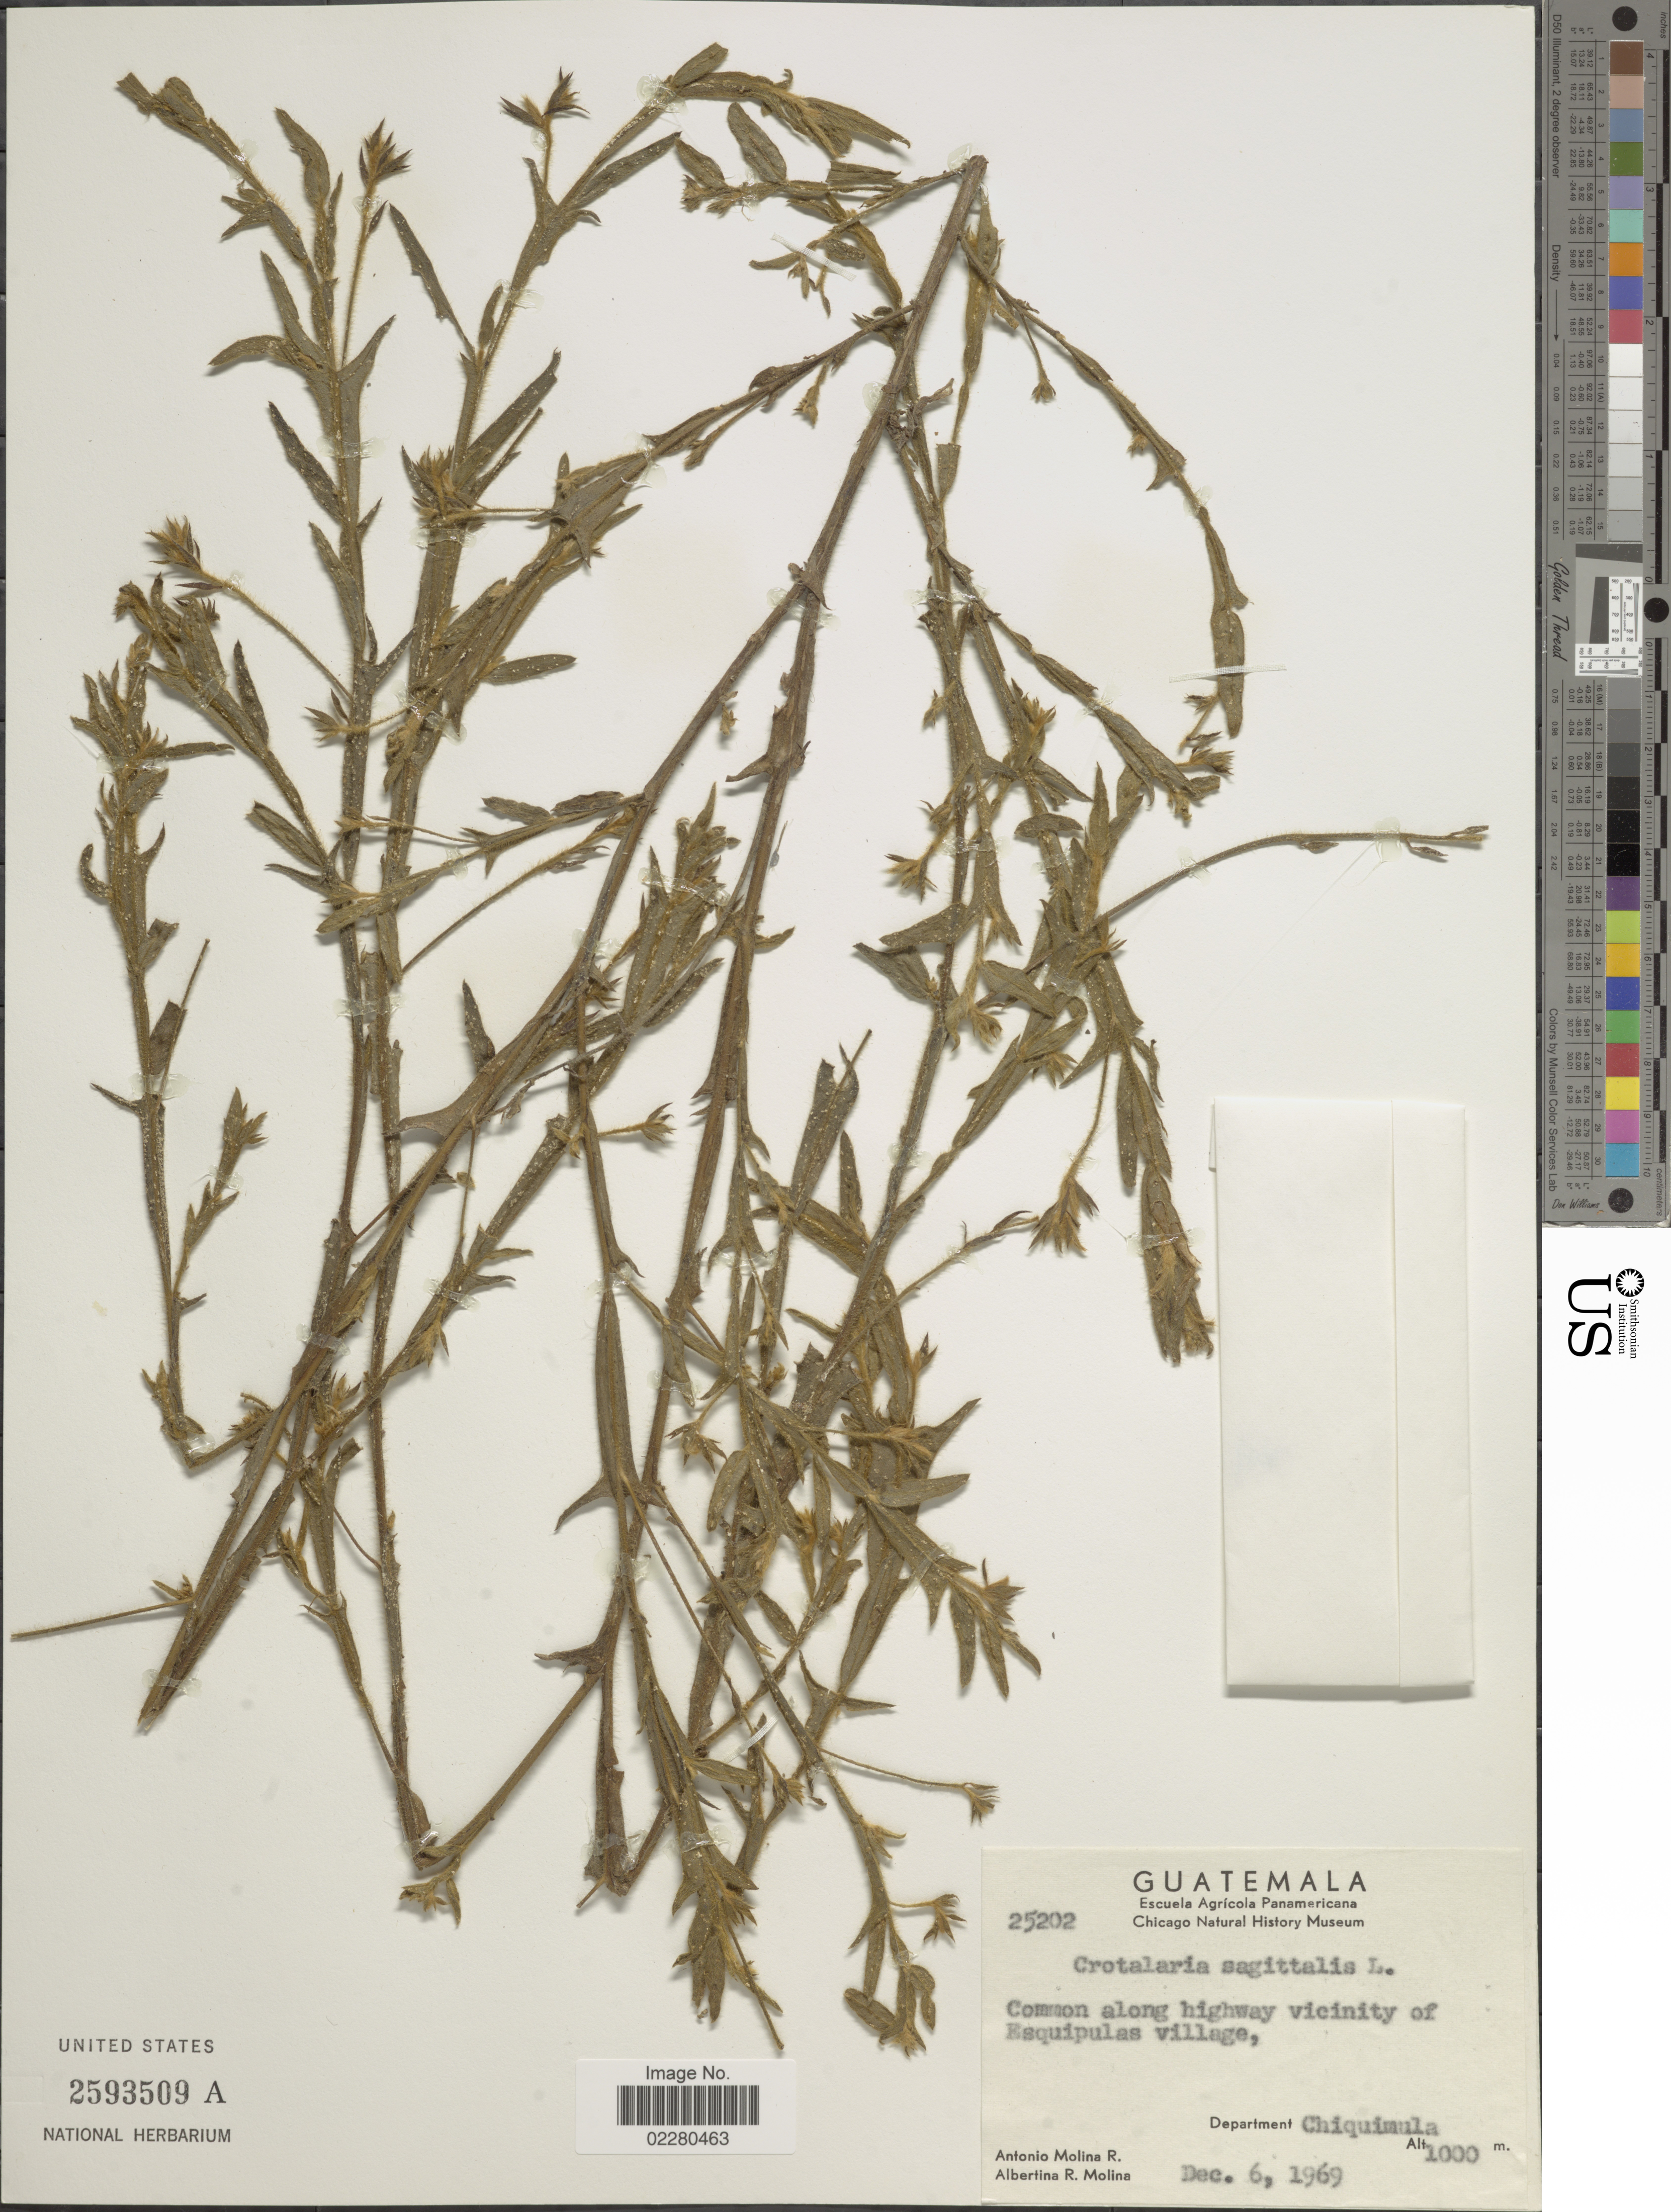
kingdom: Plantae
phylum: Tracheophyta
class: Magnoliopsida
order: Fabales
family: Fabaceae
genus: Crotalaria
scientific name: Crotalaria sagittalis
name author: L.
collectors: A. Molina R. & A. R. Molina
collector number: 25202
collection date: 1969-12-06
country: Guatemala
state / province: Chiquimula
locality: Common along highway vicinity of Esquipulas village, Department Chiquimula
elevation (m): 1000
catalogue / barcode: US 2593509A